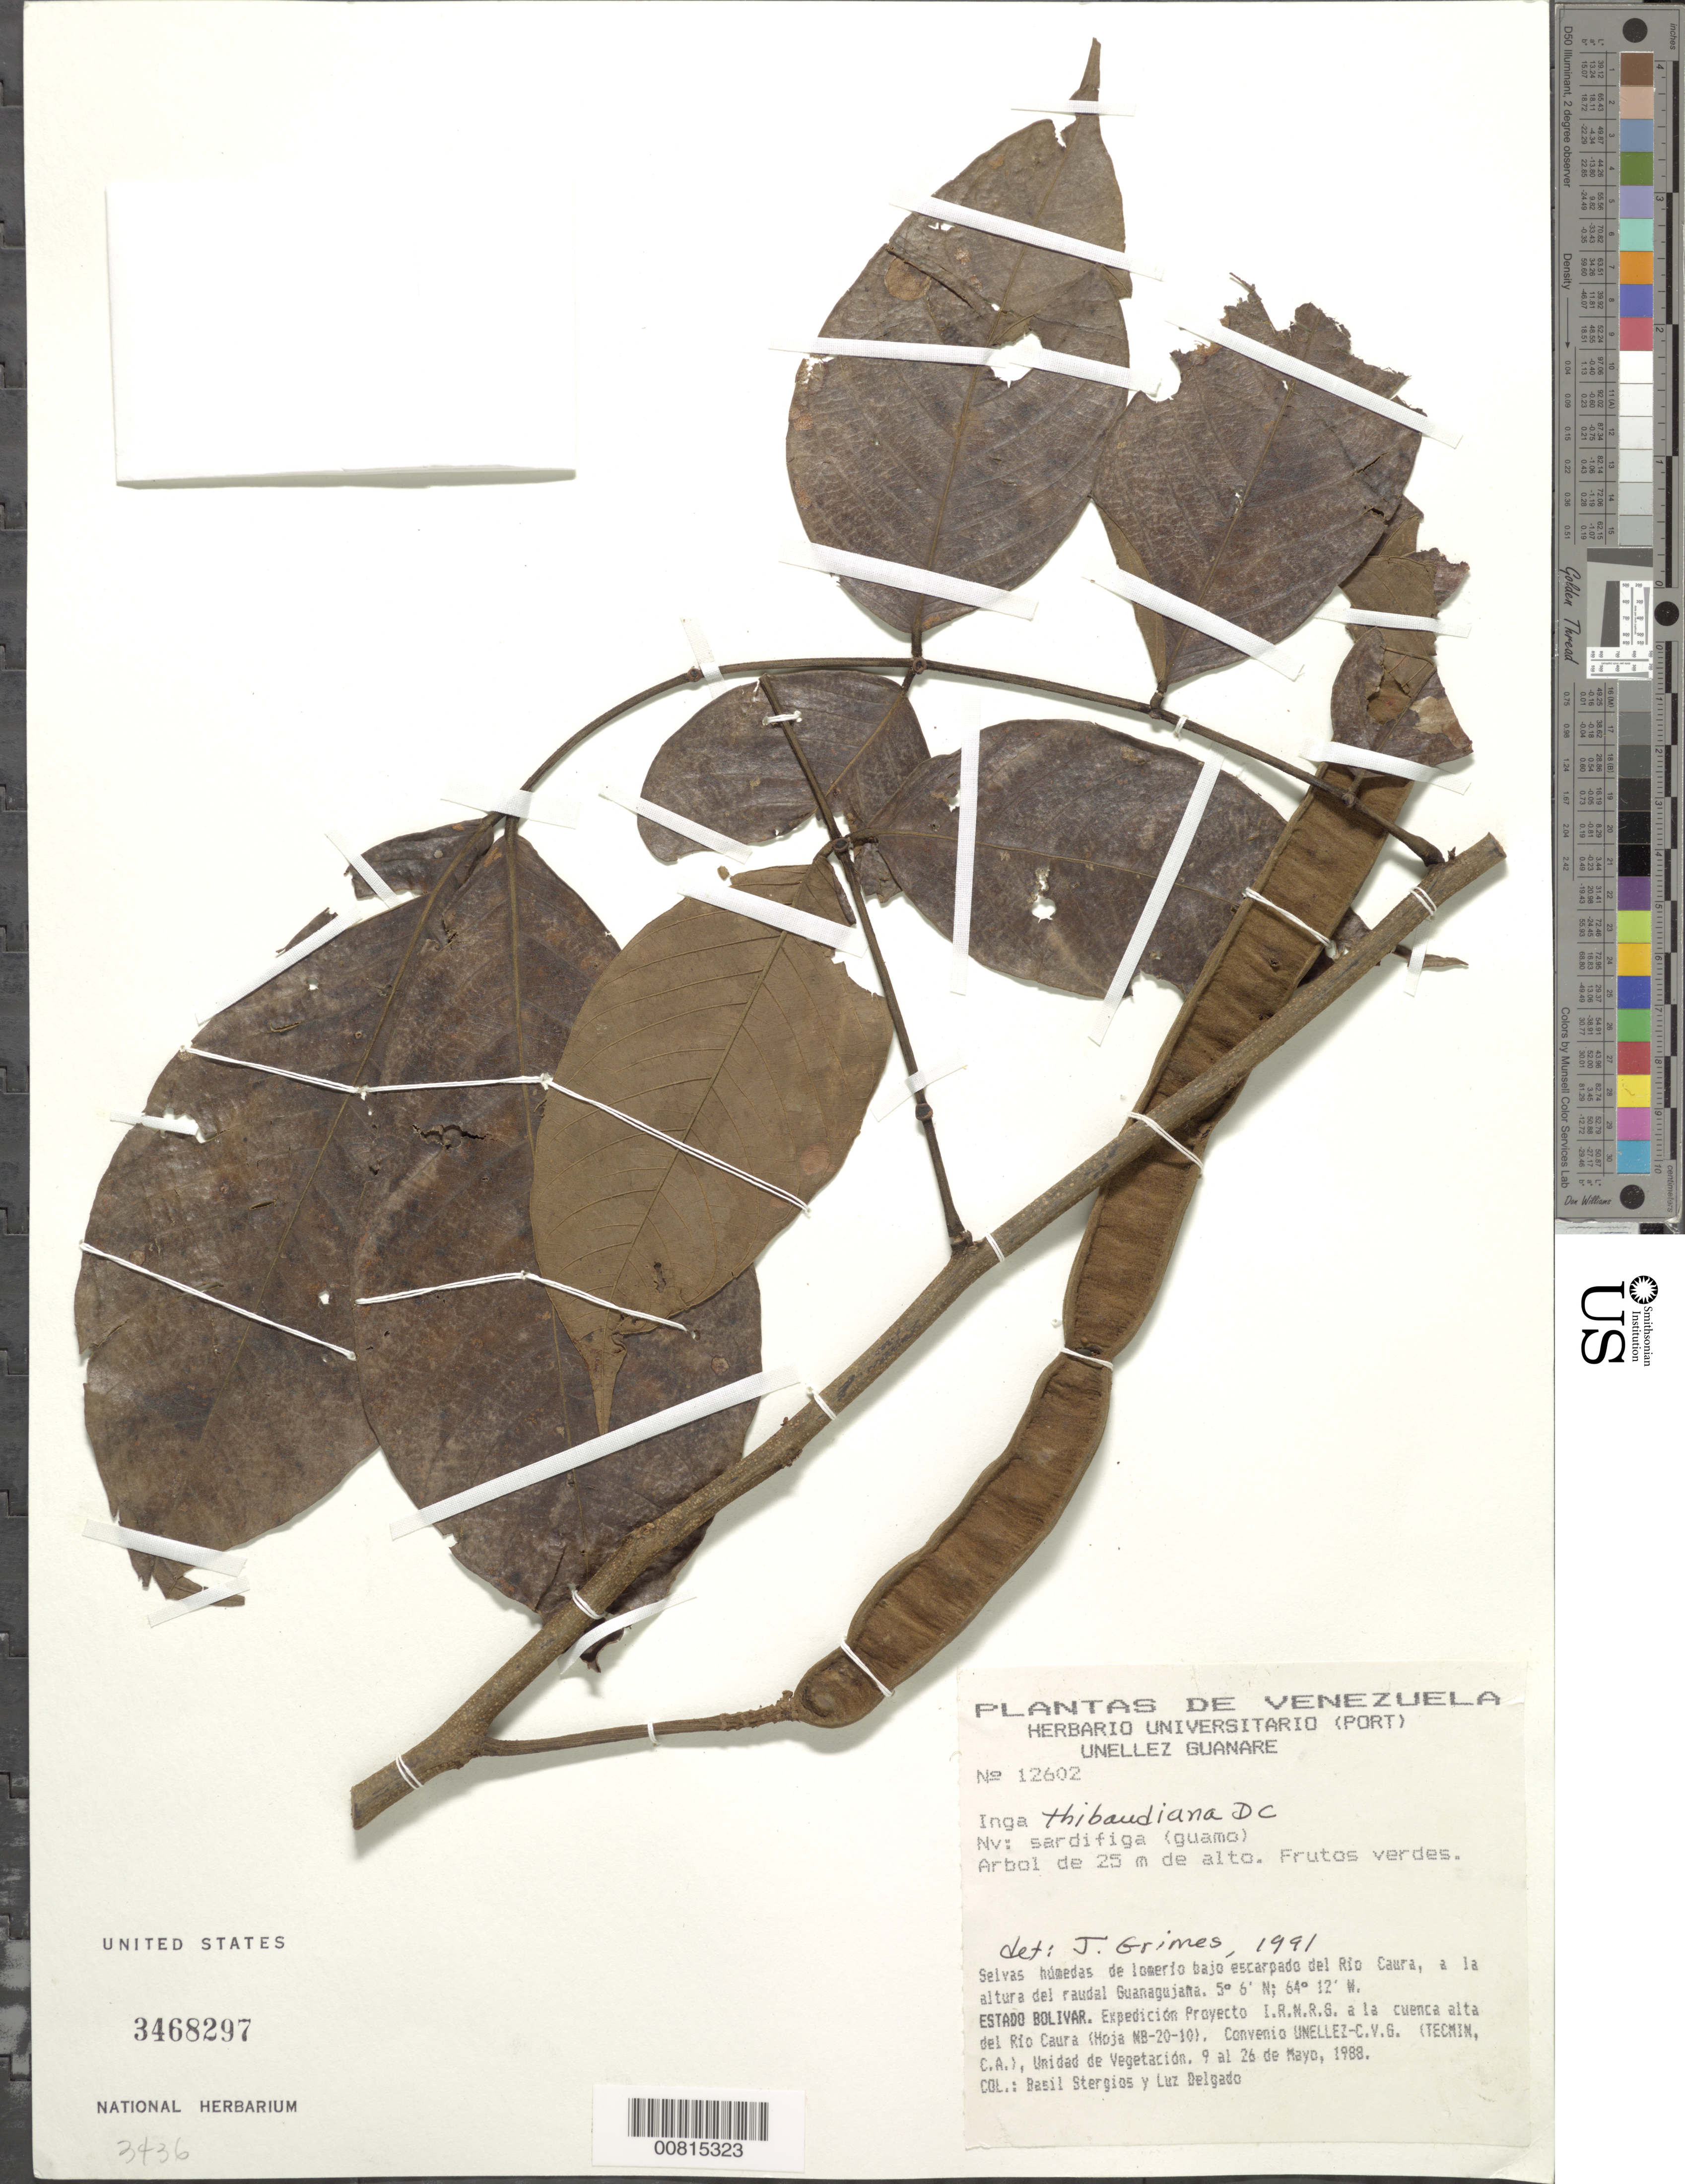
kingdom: Plantae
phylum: Tracheophyta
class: Magnoliopsida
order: Fabales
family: Fabaceae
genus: Inga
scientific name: Inga thibaudiana subsp. thibaudiana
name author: DC.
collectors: B. G. Stergios & L. Delgado V.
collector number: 12602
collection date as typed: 9-May-88 to 26-May-88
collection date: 1988-05-09/1988-05-26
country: Venezuela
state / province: Bolívar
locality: Río Caura, raudal Guanagujaña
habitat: Selvas húmedas de lomerio bajo escarpado del río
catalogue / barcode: US 3468297